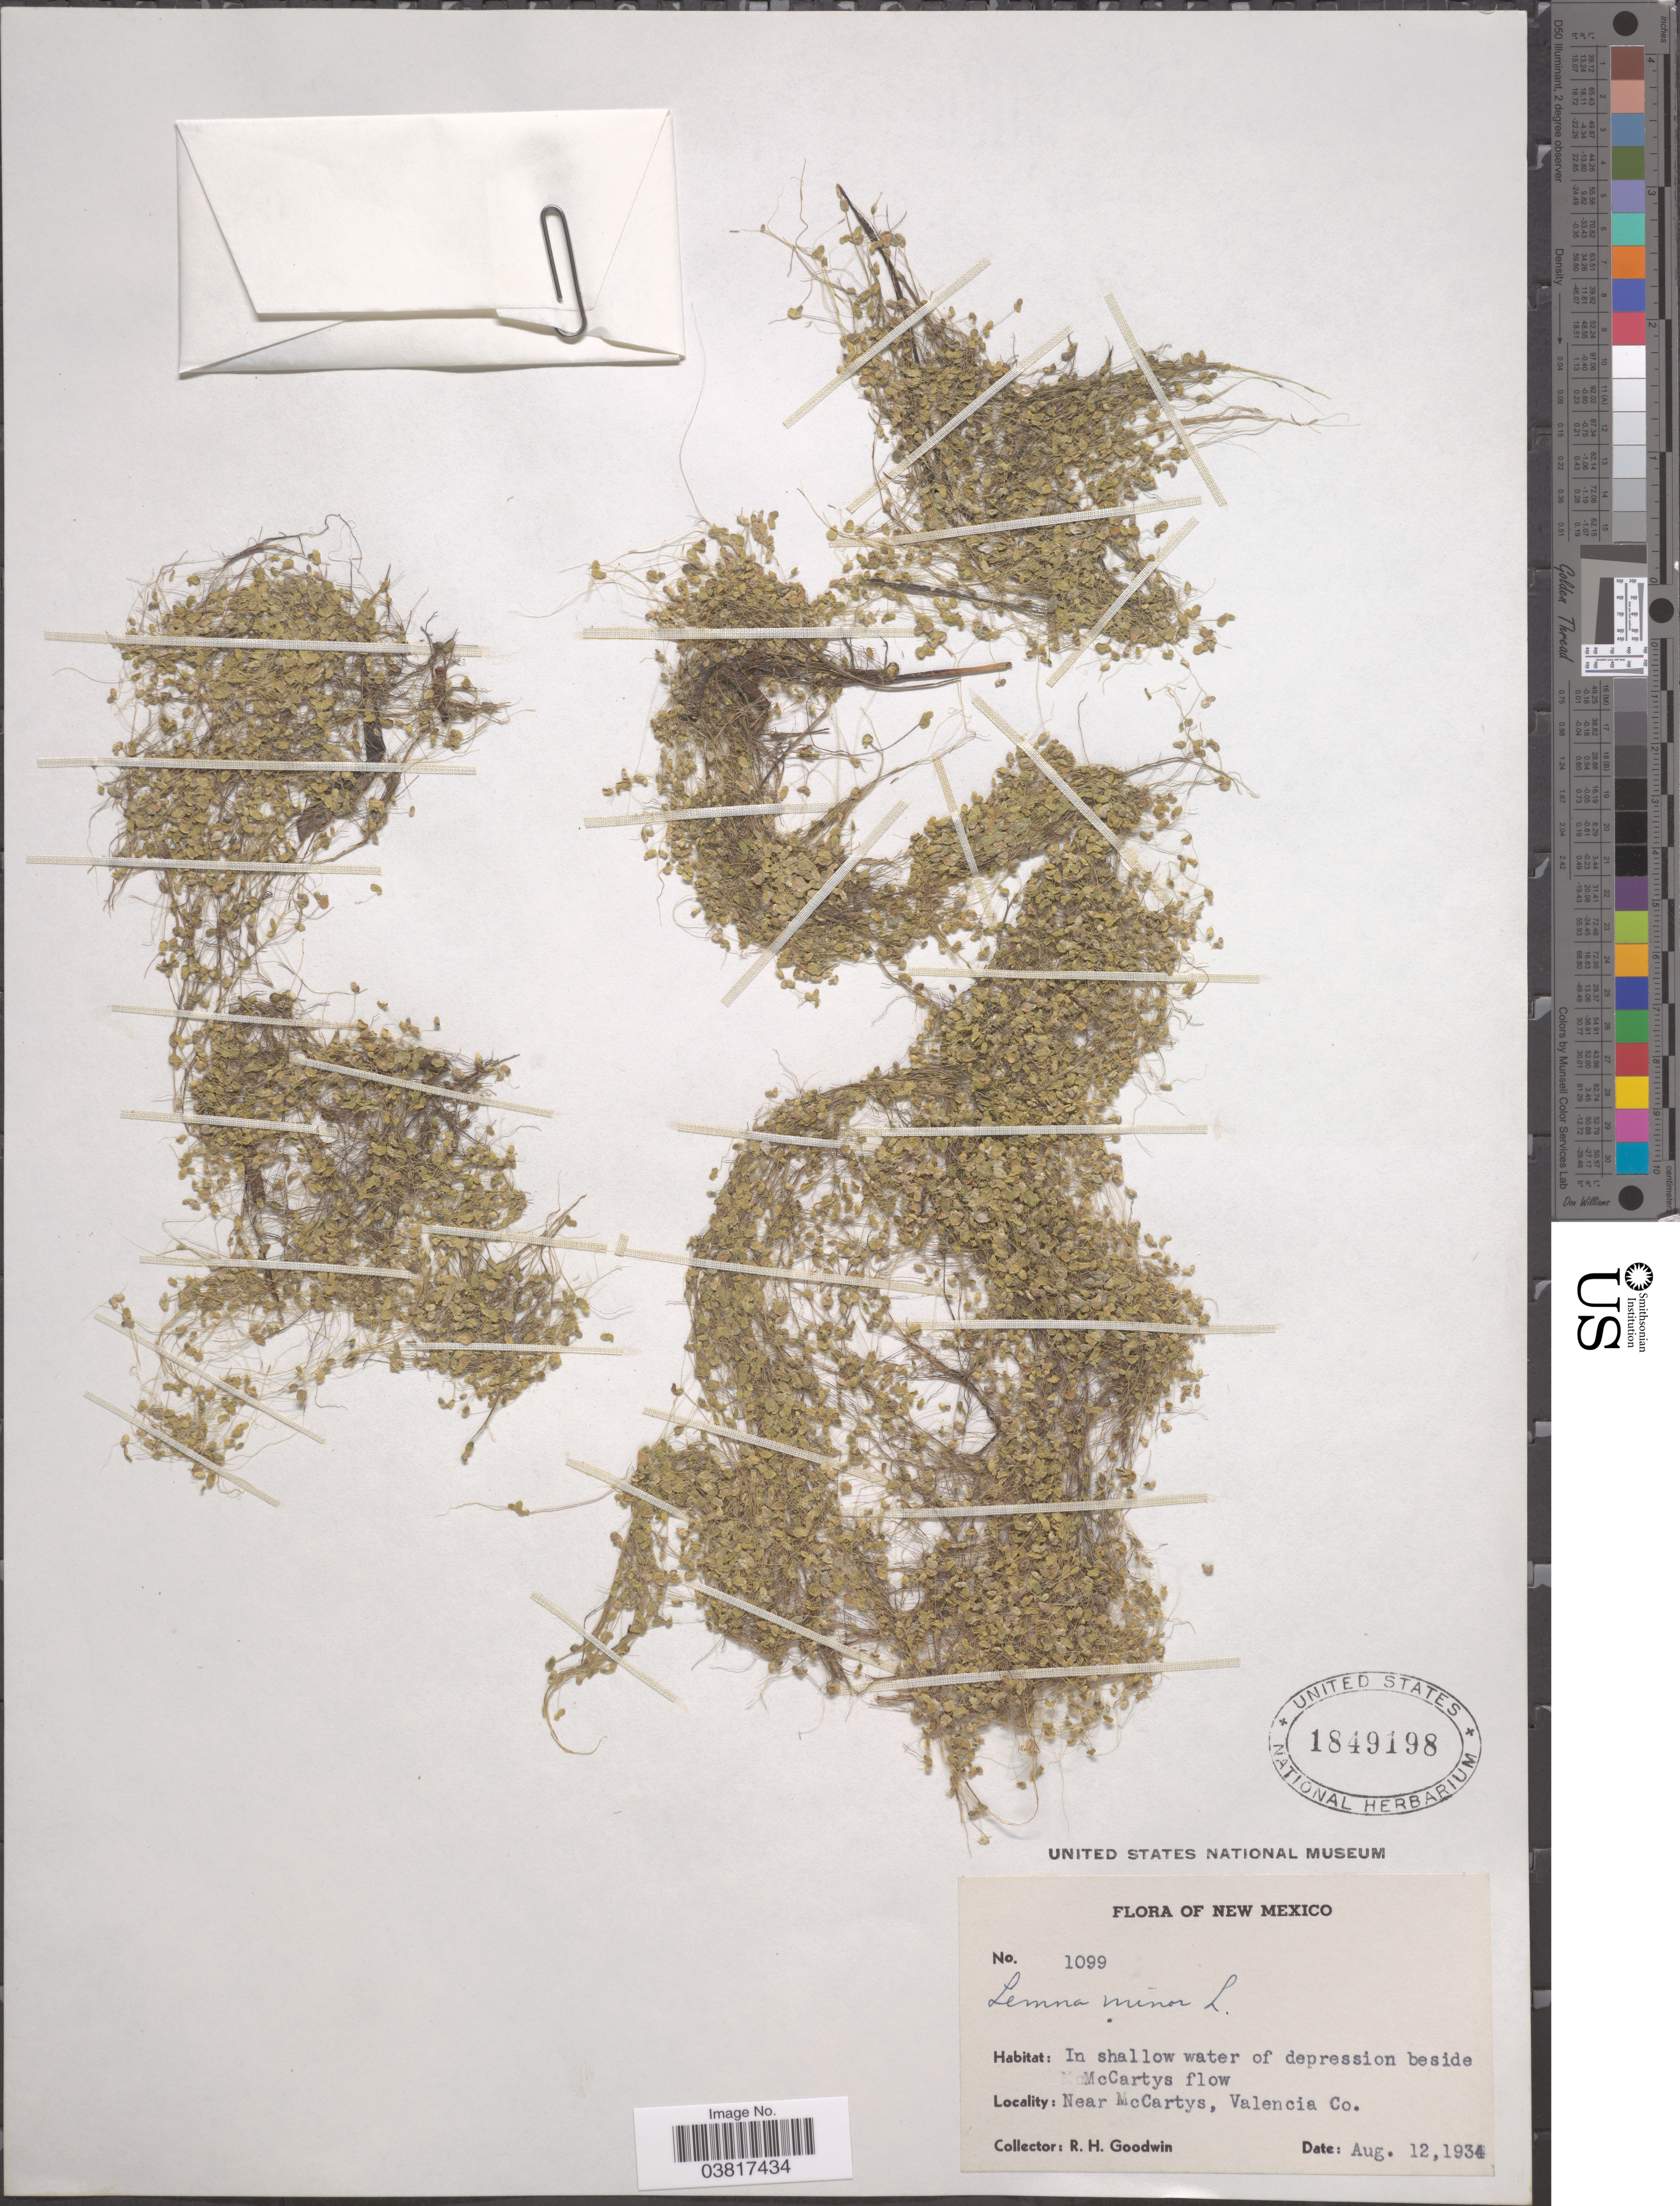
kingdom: Plantae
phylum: Tracheophyta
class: Liliopsida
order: Alismatales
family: Araceae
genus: Lemna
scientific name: Lemna minor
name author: L.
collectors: R. Goodwin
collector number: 1099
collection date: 1934-08-12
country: United States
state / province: New Mexico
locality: In shallow water of depression beside McCartys flow. Near McCartys, Valencia Co.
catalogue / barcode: US 1849198